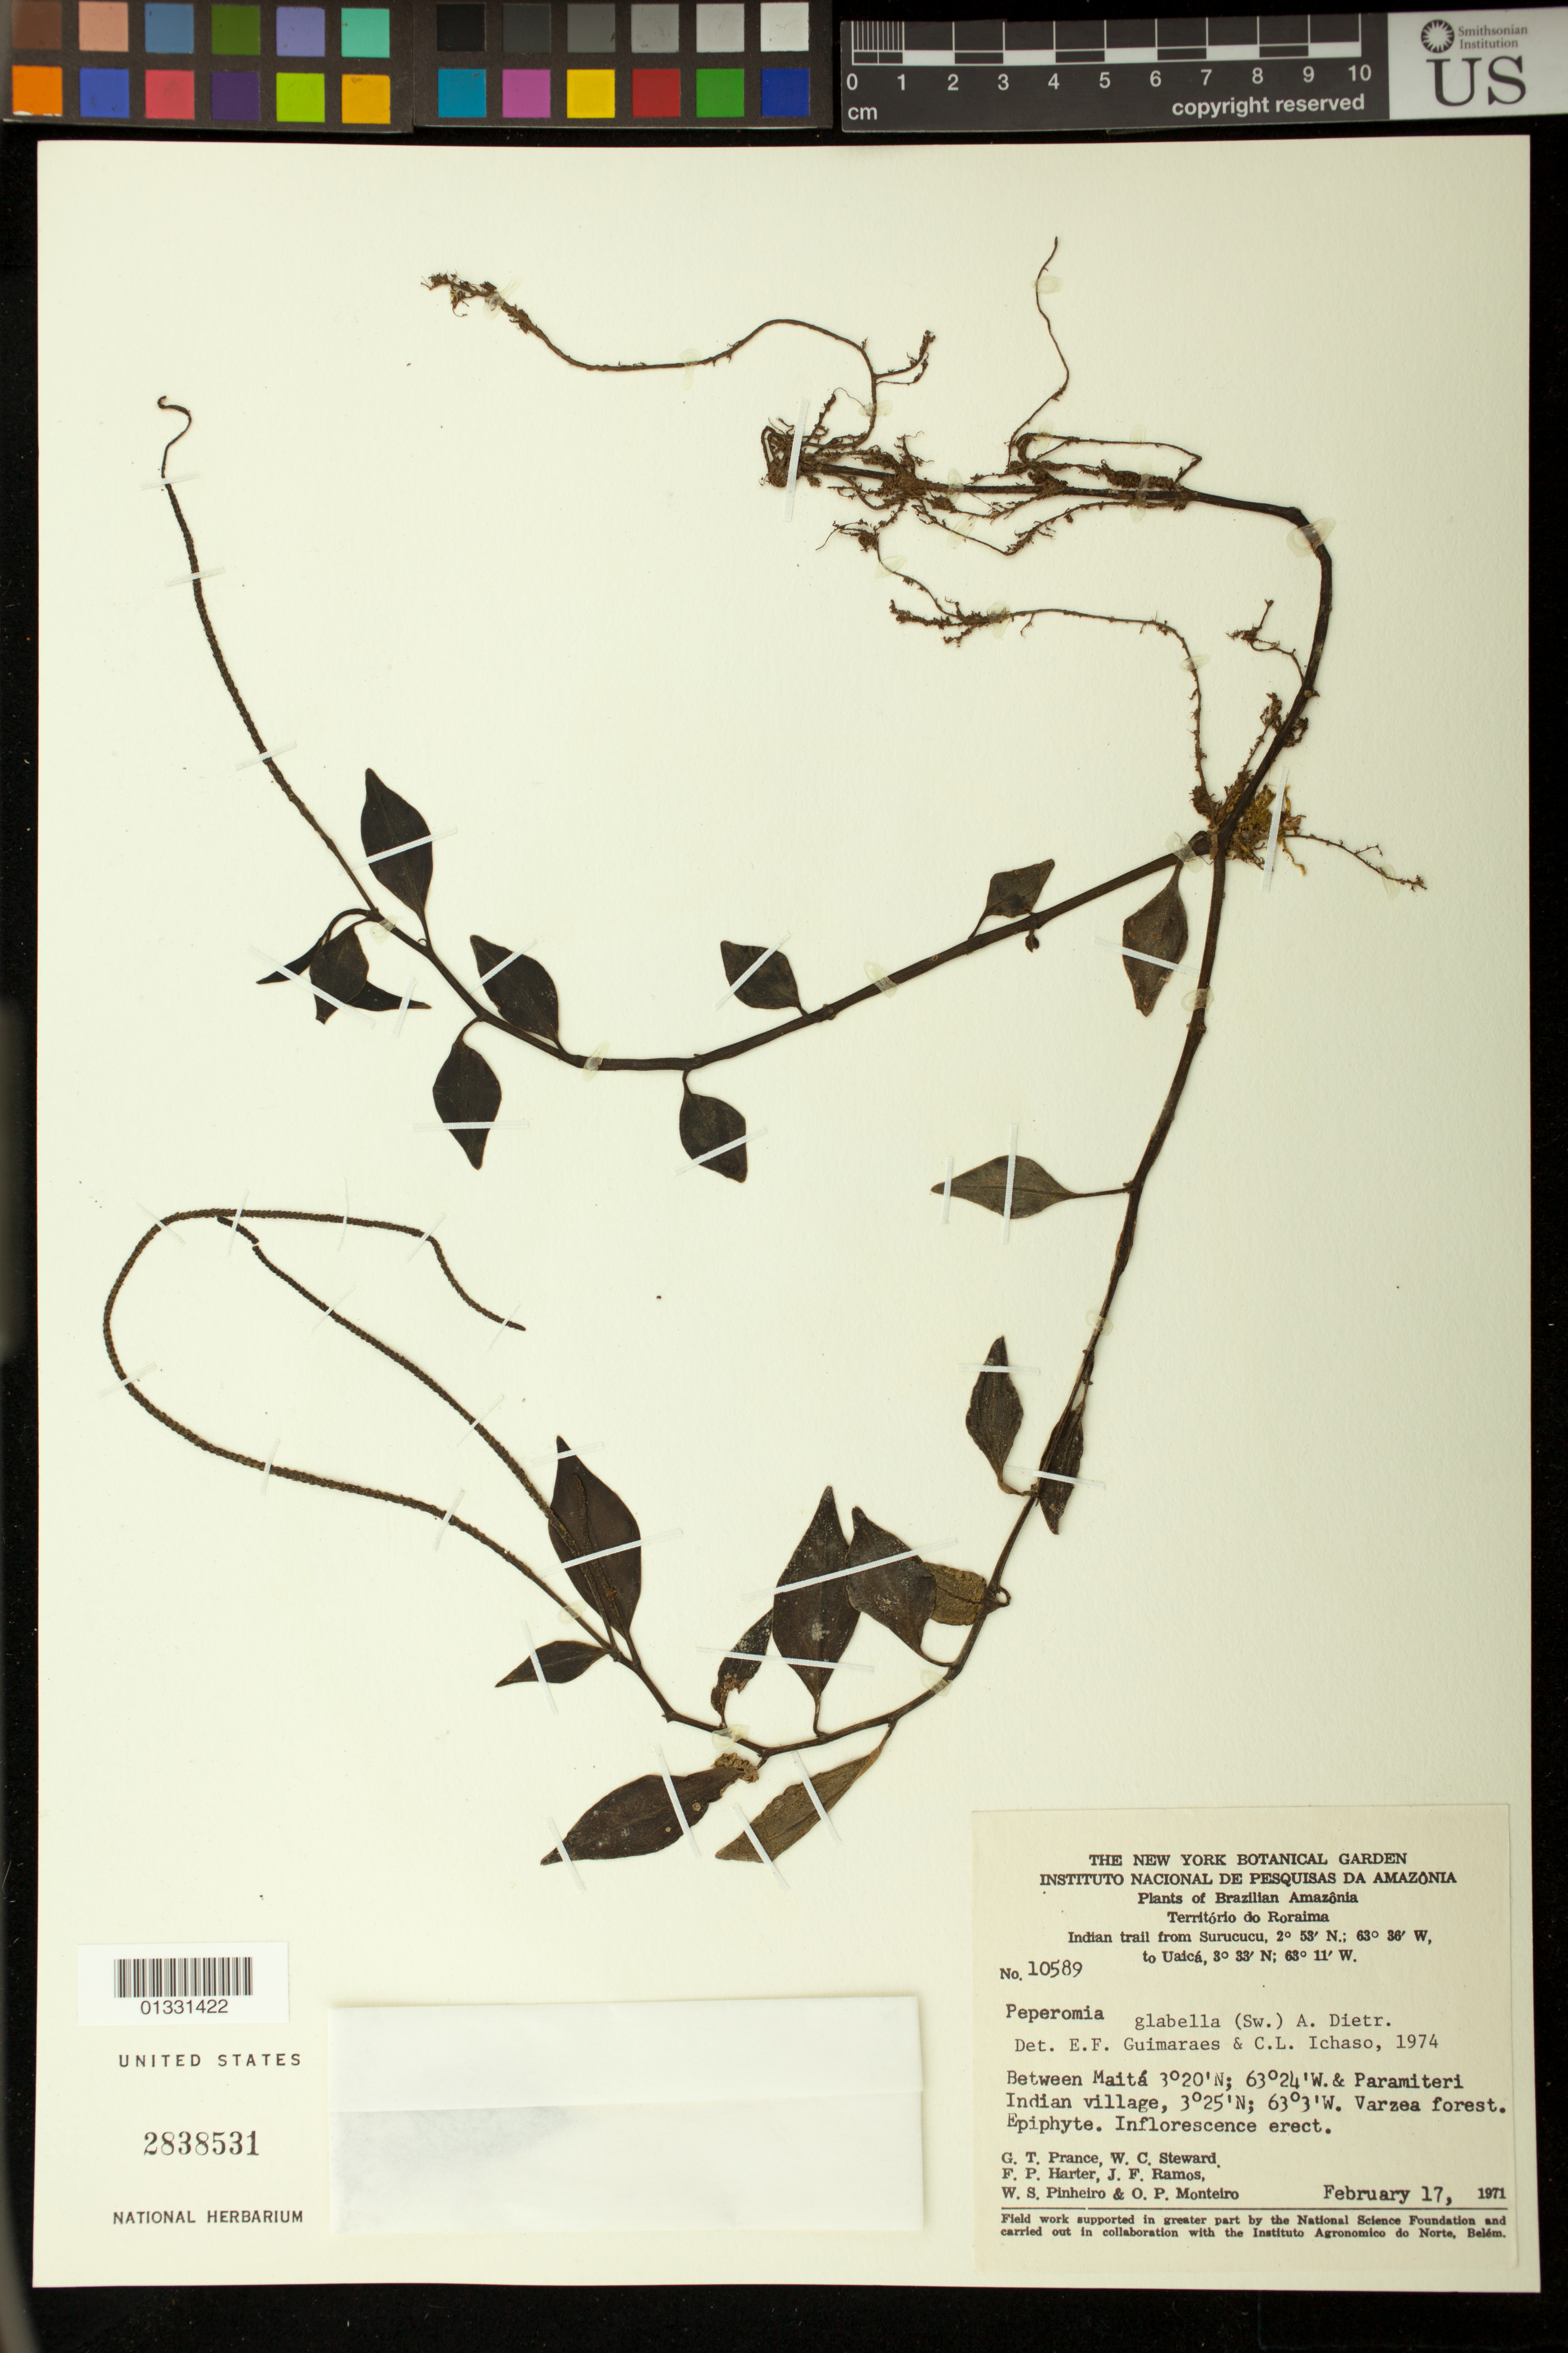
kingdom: Plantae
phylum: Tracheophyta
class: Magnoliopsida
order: Piperales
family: Piperaceae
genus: Peperomia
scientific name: Peperomia glabella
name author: (Sw.) A. Dietr.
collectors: G. T. Prance, W. C. Steward, F. P. Harter, J. F. Ramos, W. S. Pinheiro & O. P. Monteiro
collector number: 10589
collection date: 1971-02-17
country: Brazil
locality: Between Maitá e Paramiteri Indian village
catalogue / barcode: US 2838531